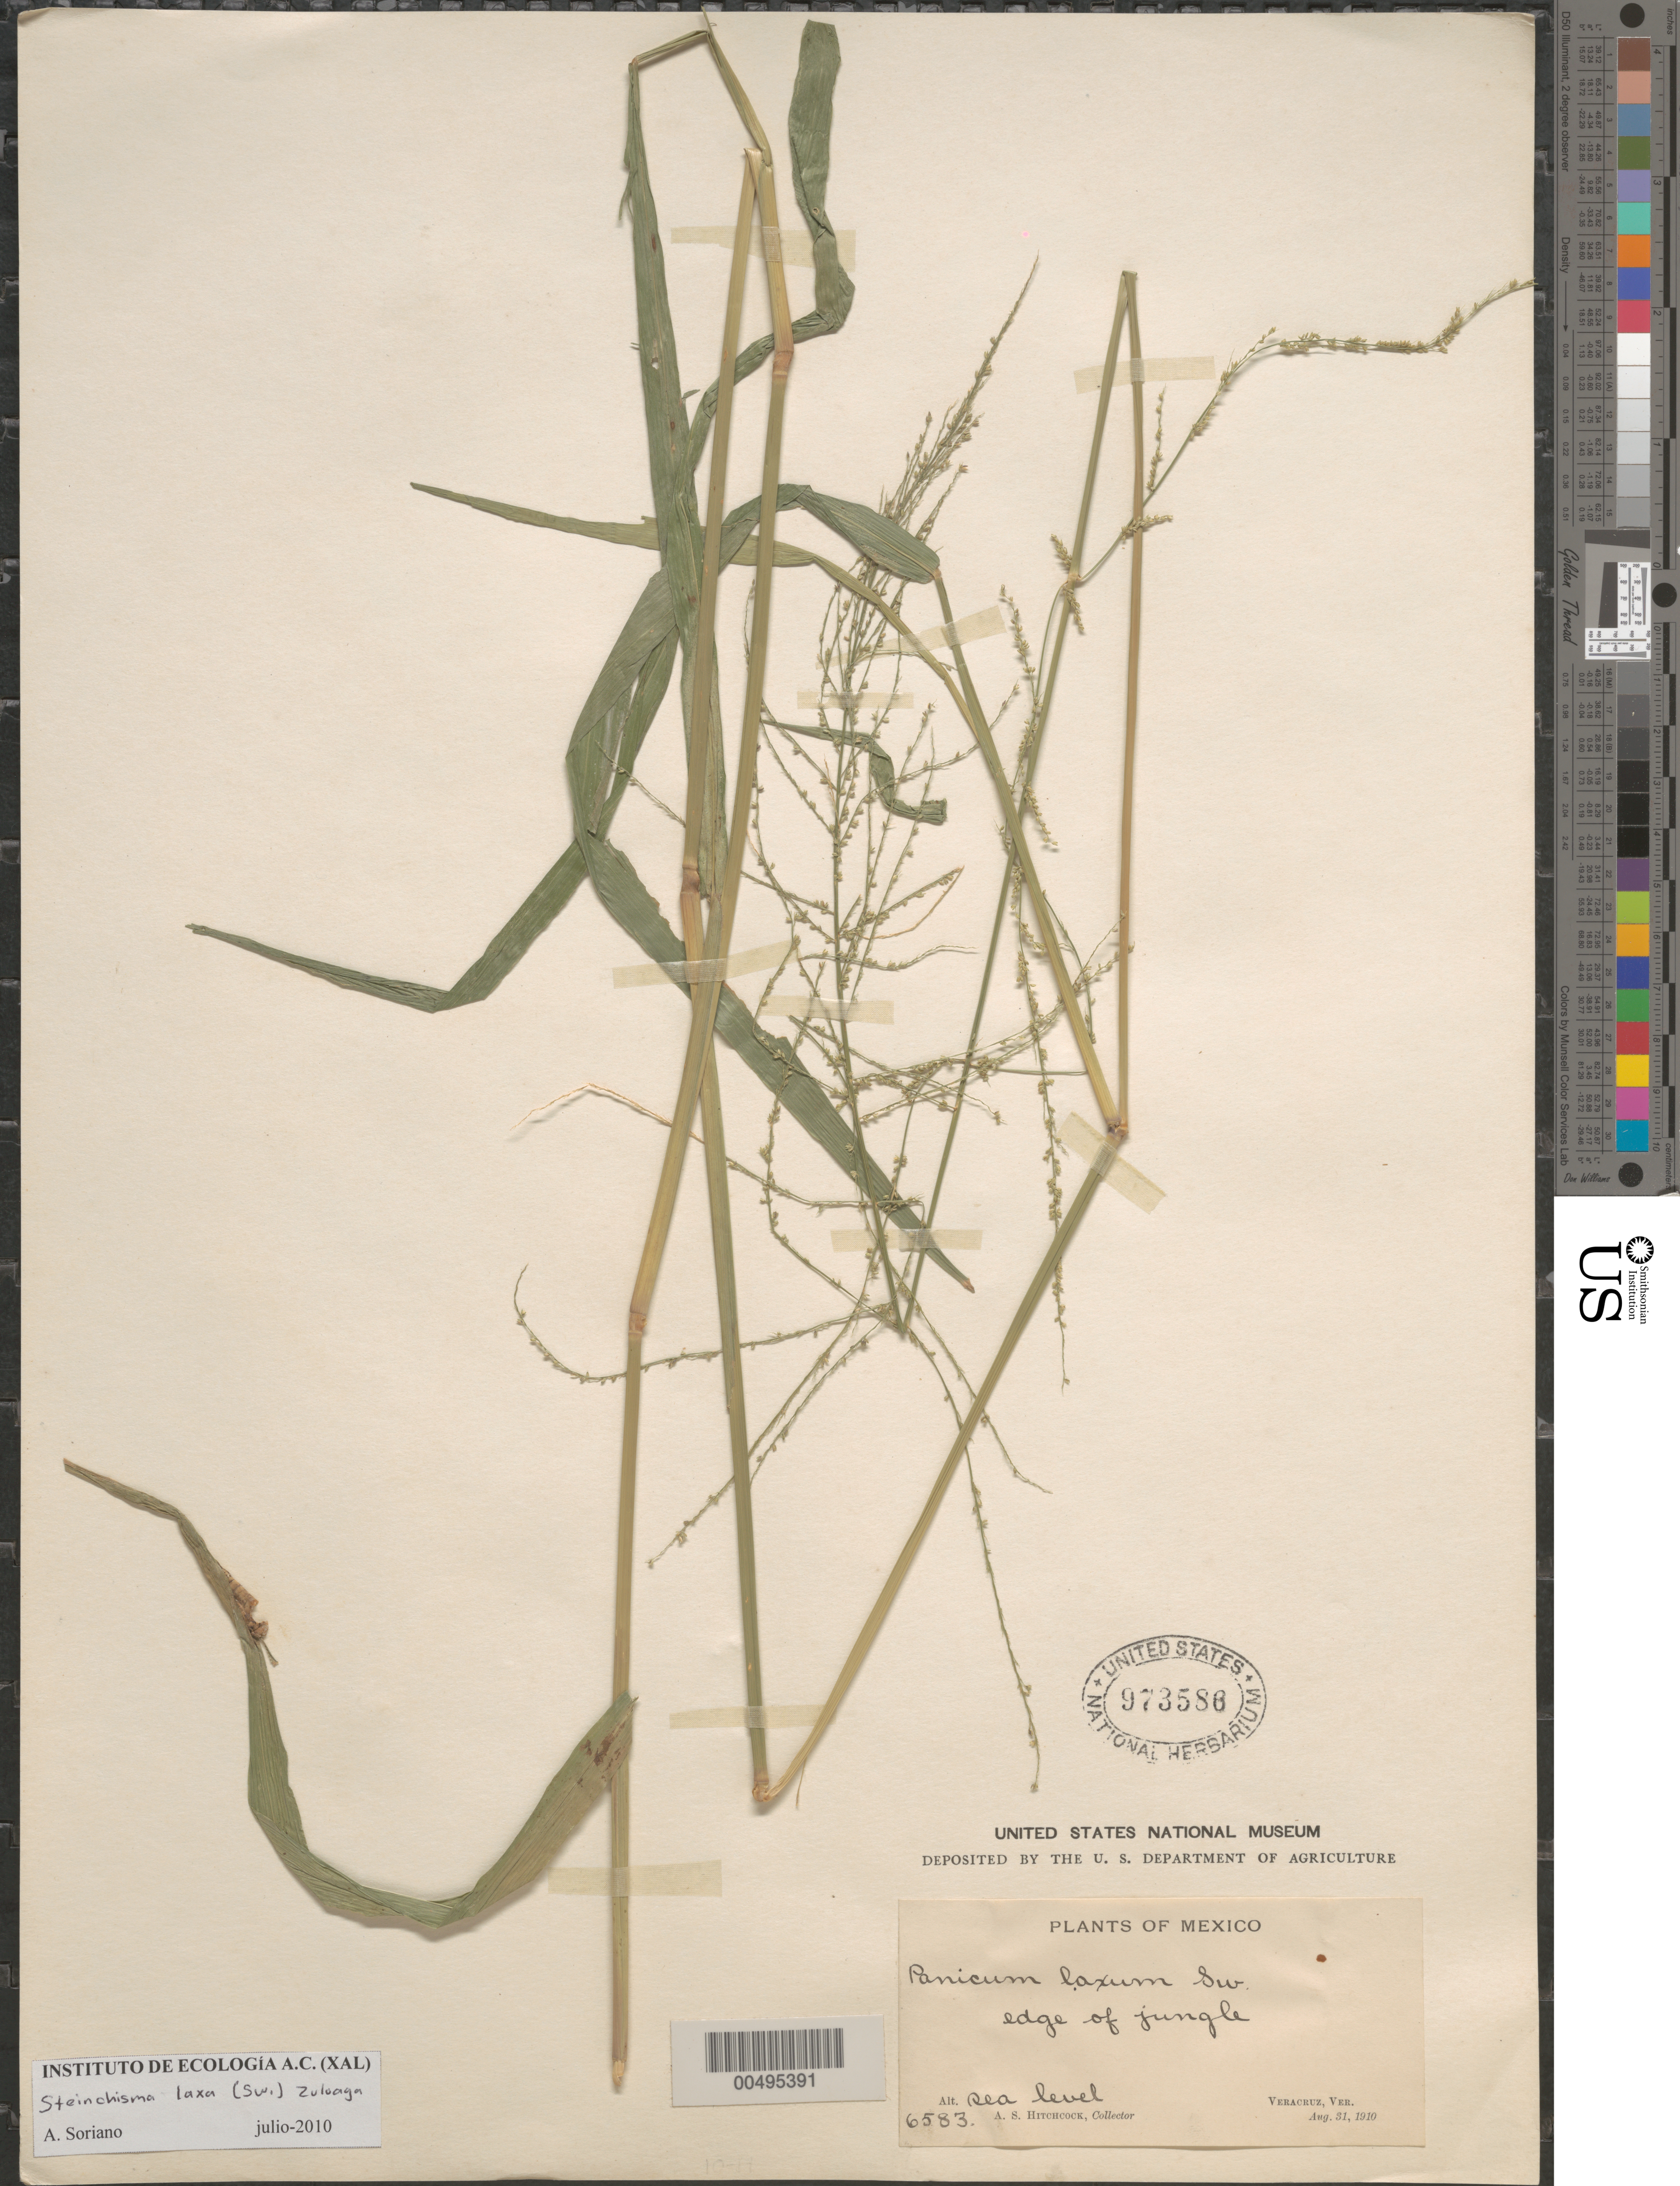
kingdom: Plantae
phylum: Tracheophyta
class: Liliopsida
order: Poales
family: Poaceae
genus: Panicum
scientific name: Panicum laxum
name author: Sw.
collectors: A. S. Hitchcock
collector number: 6583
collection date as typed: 31 Aug 1910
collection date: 1910-08-31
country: Mexico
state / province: Veracruz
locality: Veracruz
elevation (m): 0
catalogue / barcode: US 973586